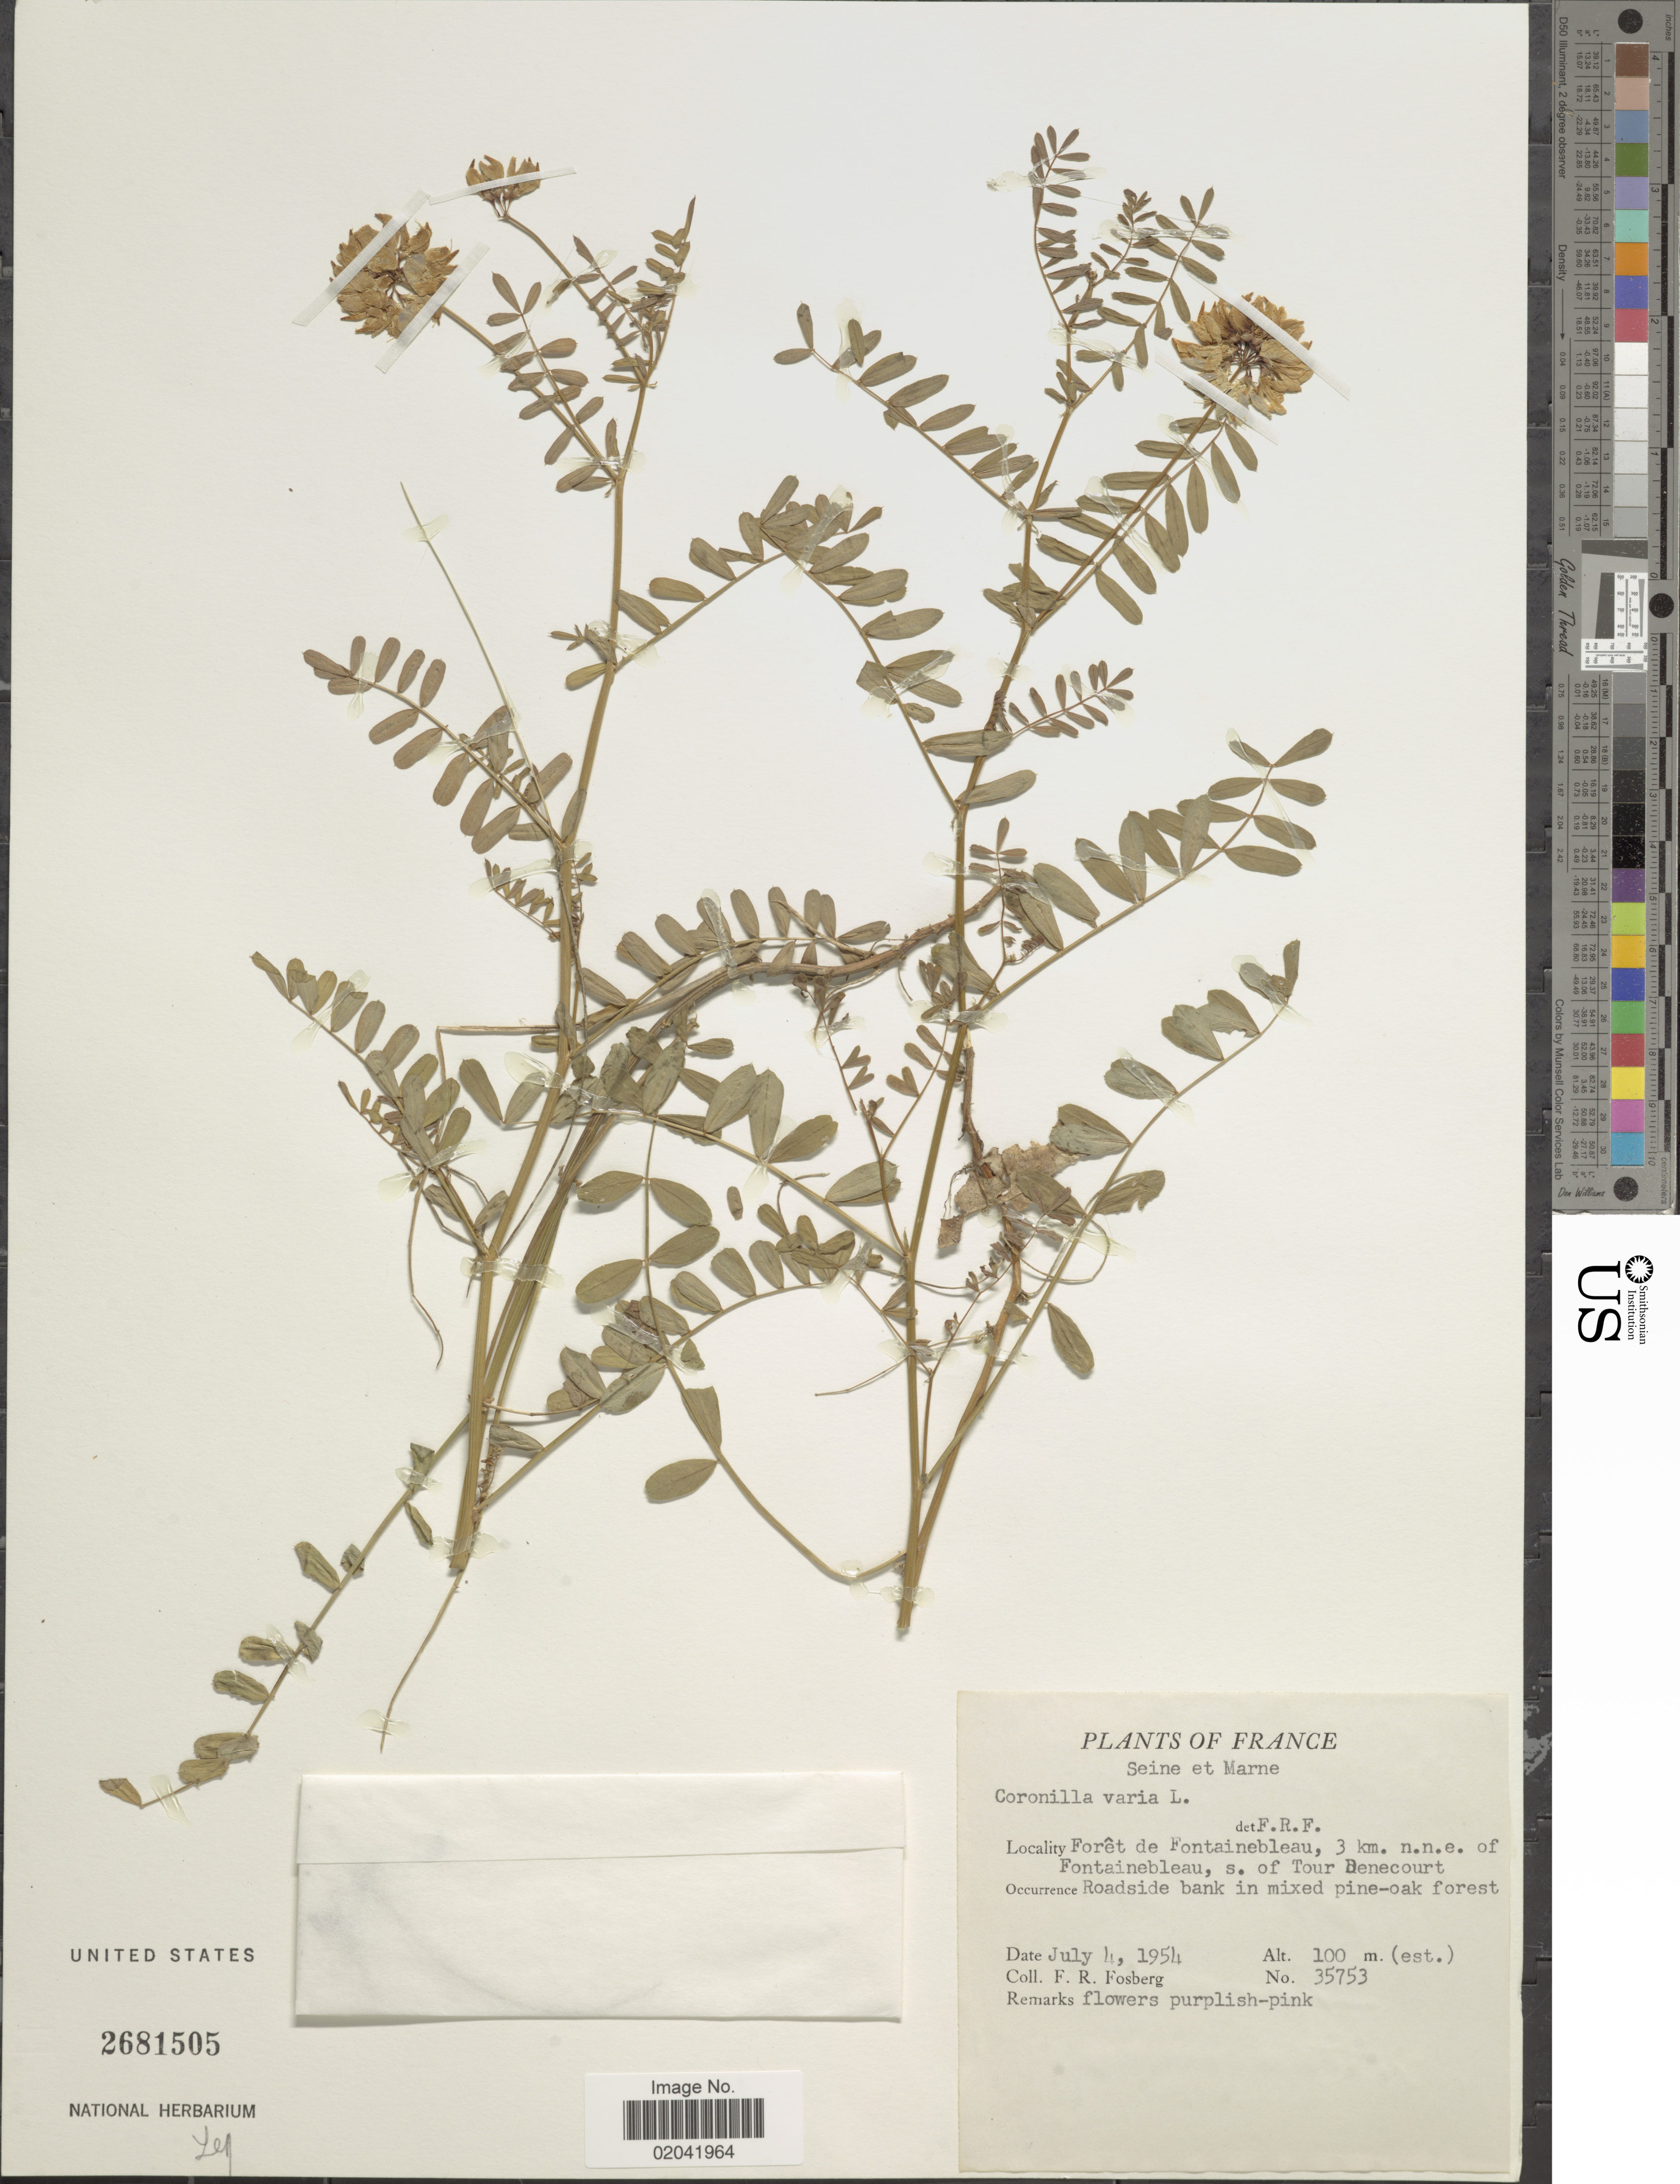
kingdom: Plantae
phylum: Tracheophyta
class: Magnoliopsida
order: Fabales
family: Fabaceae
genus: Coronilla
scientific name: Coronilla varia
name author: L.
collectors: F. R. Fosberg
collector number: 35753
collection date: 1954-07-04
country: France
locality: Seine et Marne, Forêt de Fontainebleau, 3 km n.n.e. of Fontainebleau, s of Tour Denecourt, Roadside bank in mixed pine-oak forest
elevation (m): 100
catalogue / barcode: US 2681505